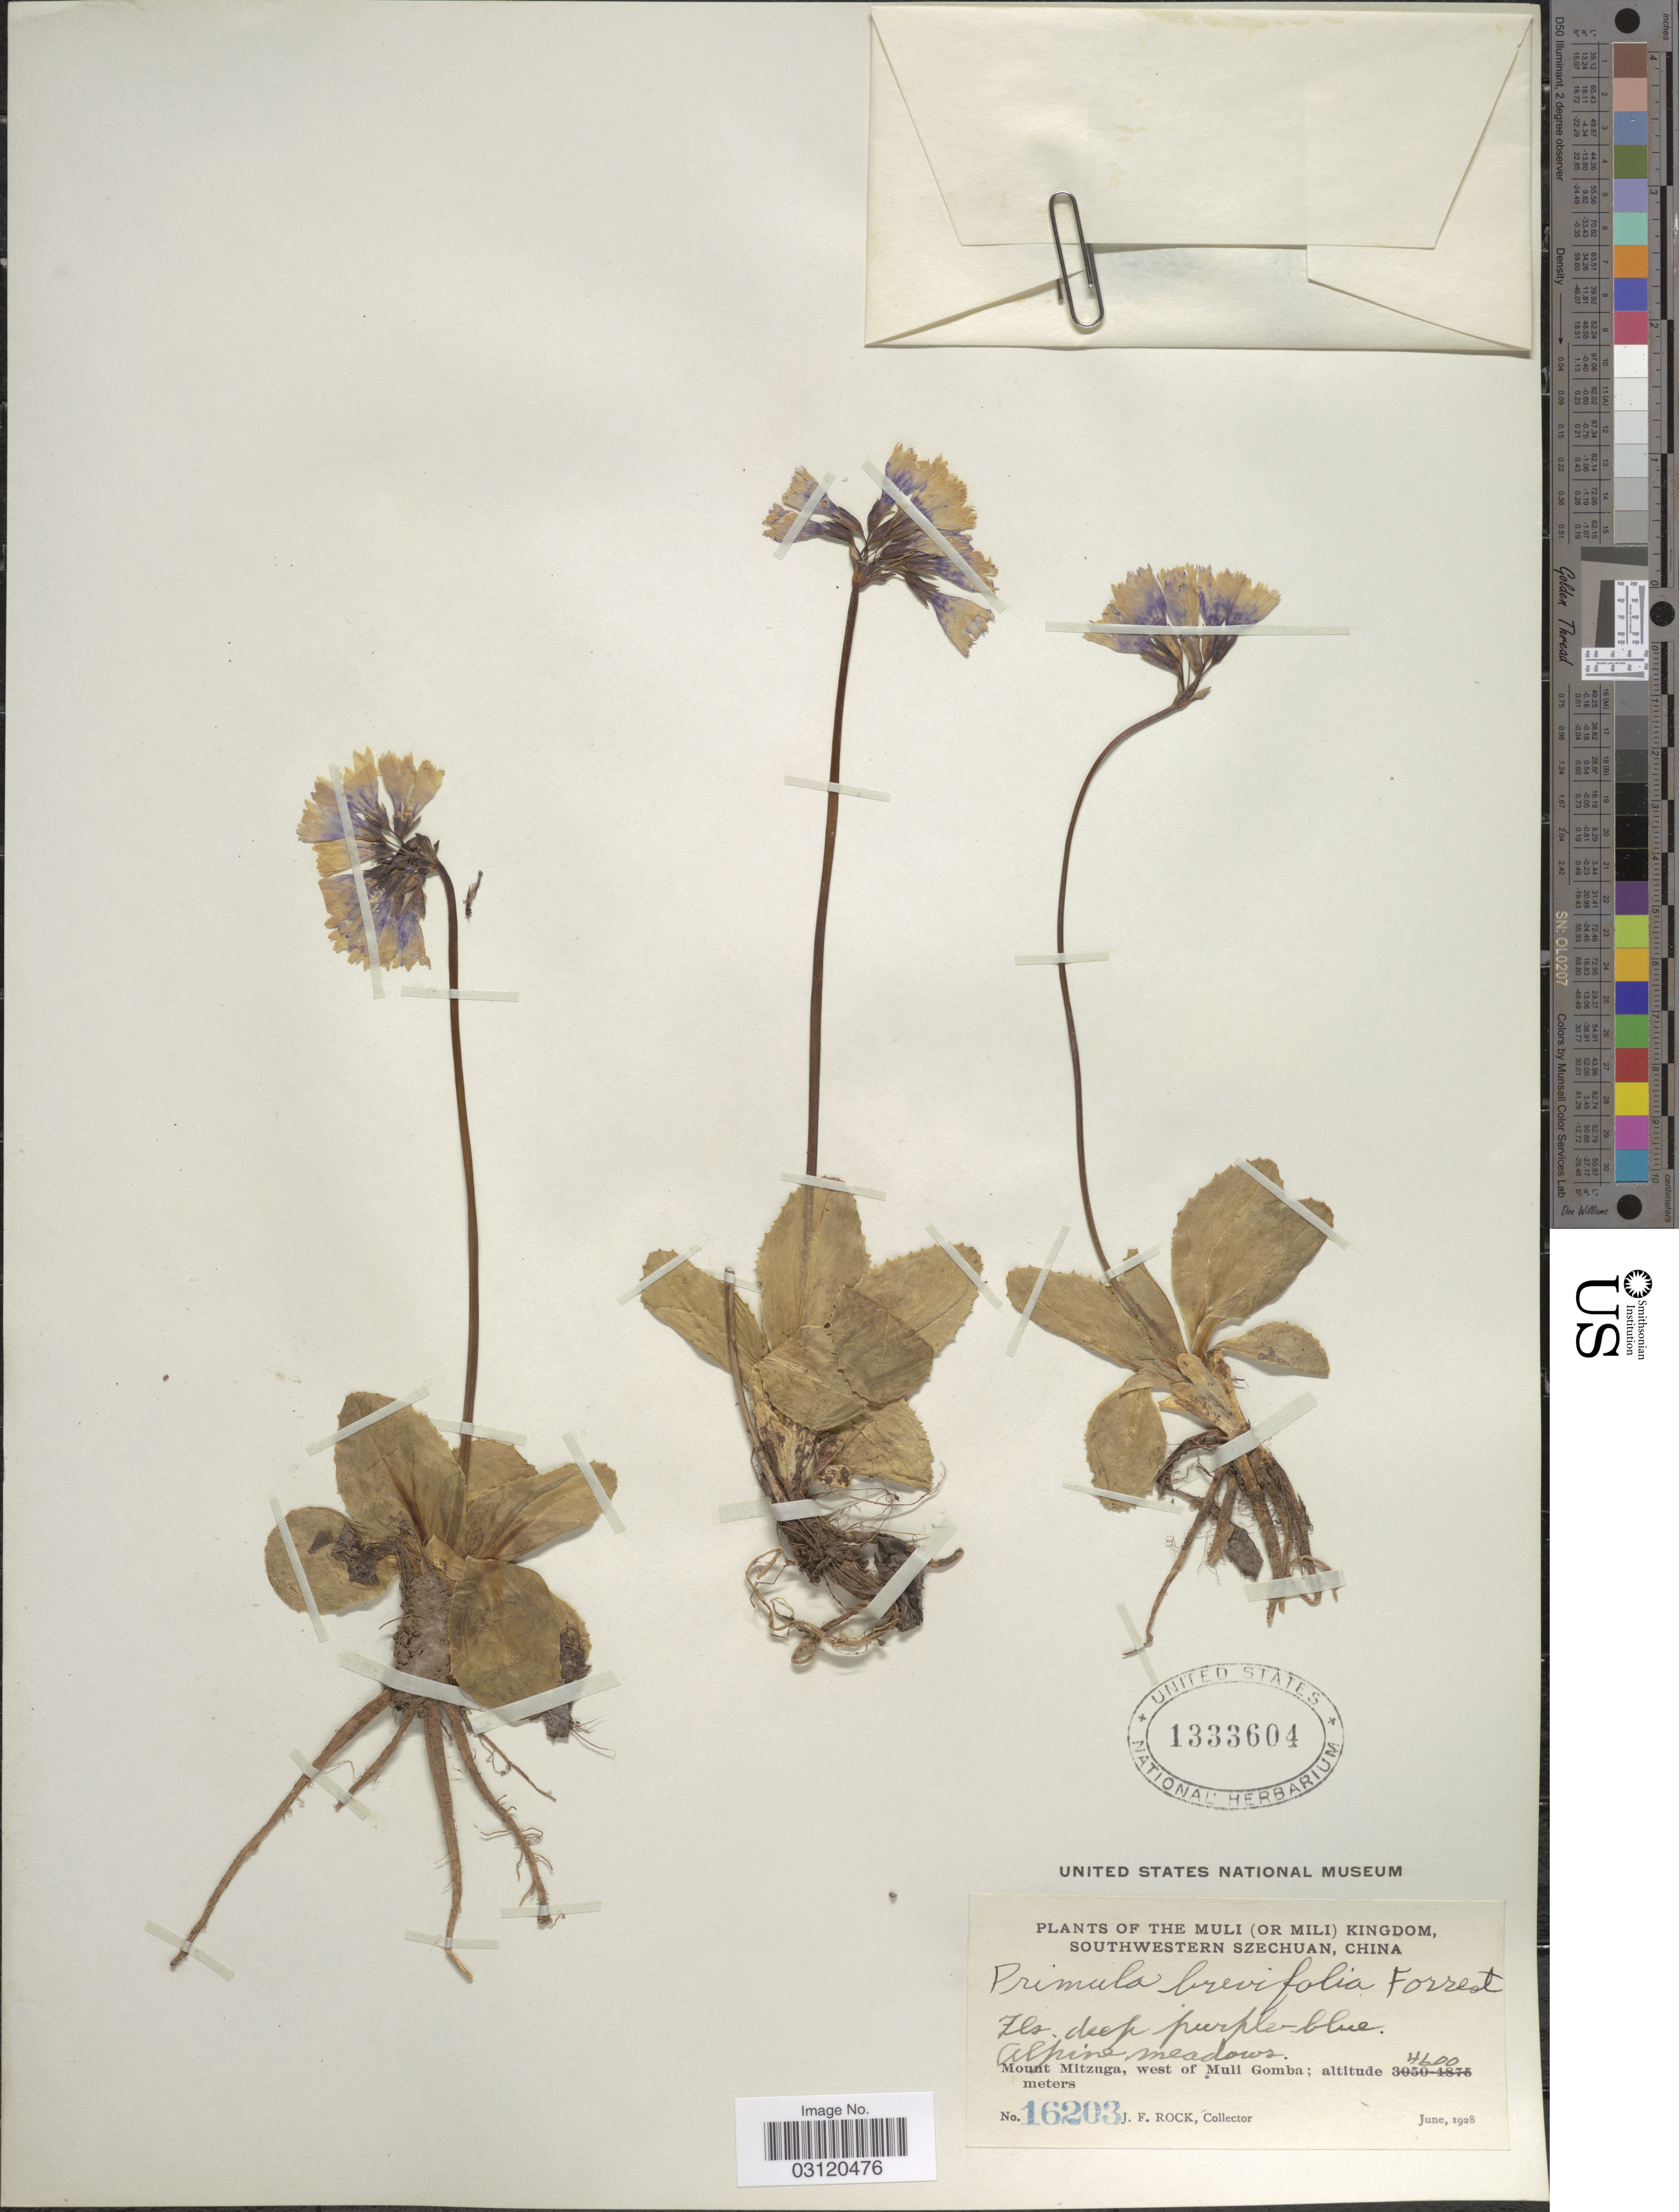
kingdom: Plantae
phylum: Tracheophyta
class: Magnoliopsida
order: Ericales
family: Primulaceae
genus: Primula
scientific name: Primula amethystina subsp. brevifolia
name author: (Forrest) W.W. Sm. & Forrest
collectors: J. Rock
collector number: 16203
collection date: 1928-06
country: China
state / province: Sichuan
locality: Muli (or Mili) Kingdom, Southwestern Szechuan. Mount Mitzuga, west of Muli Gomba.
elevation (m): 4600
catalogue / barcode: US 1333604